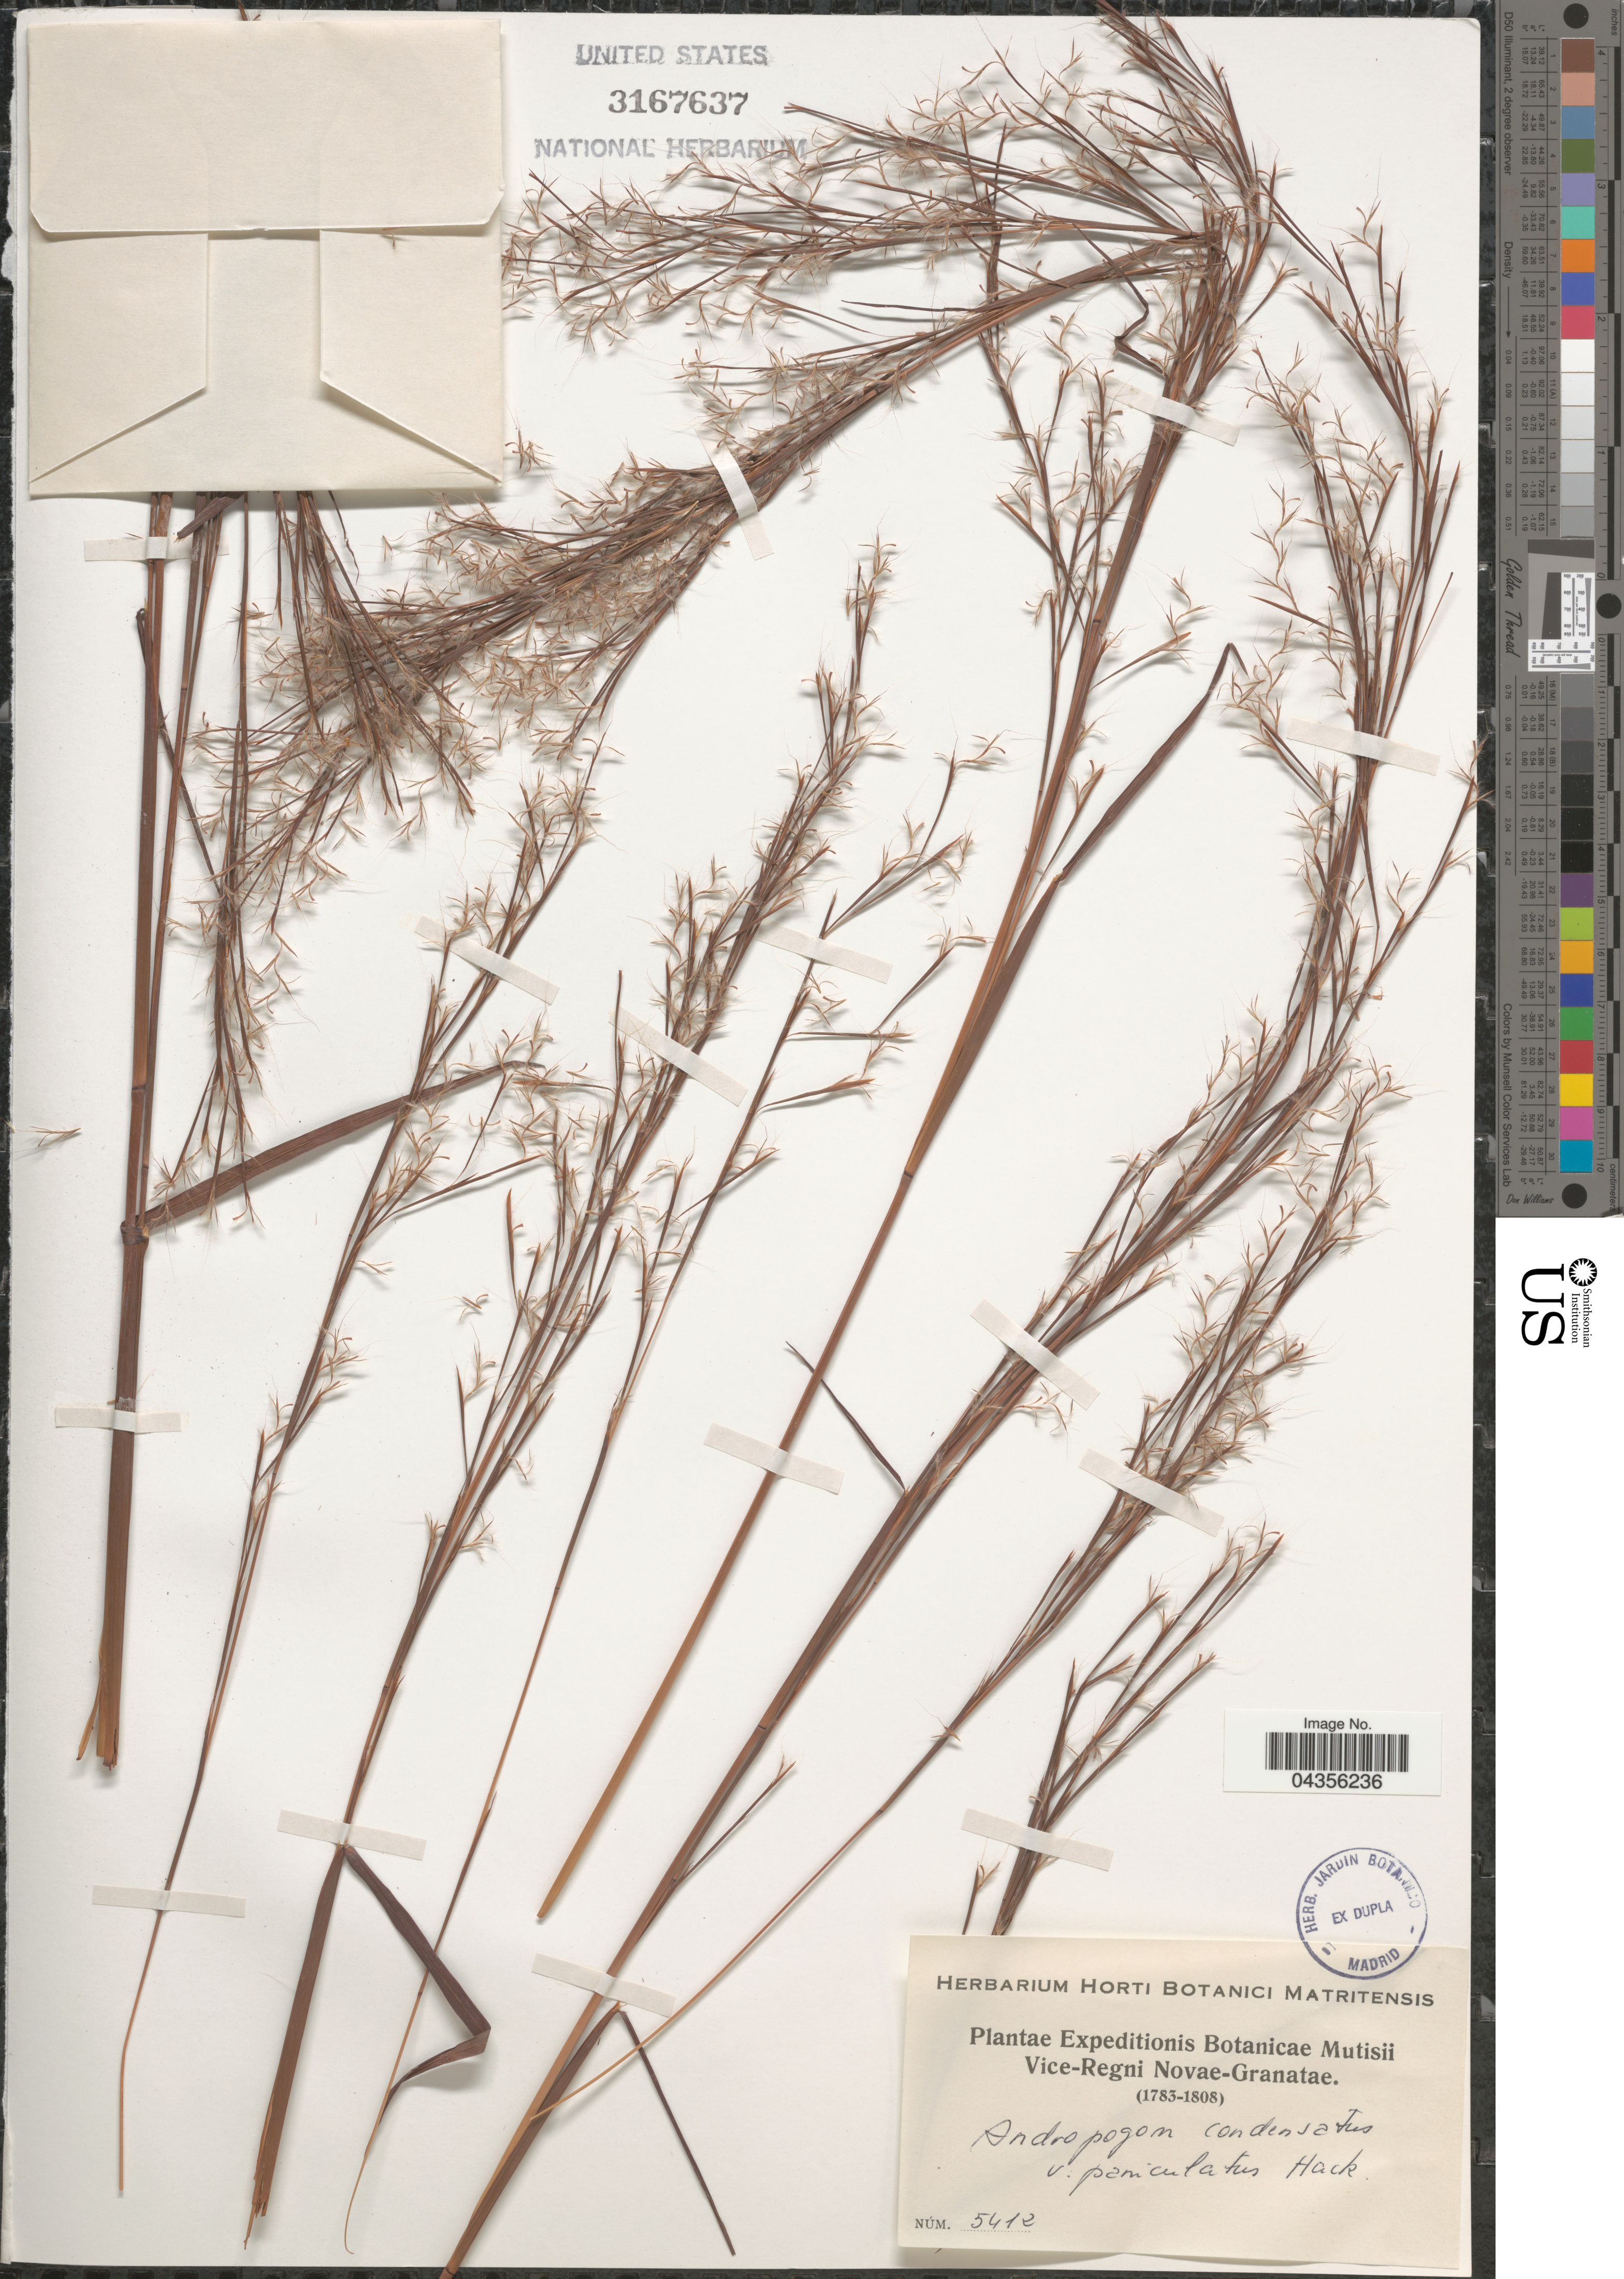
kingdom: Plantae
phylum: Tracheophyta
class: Liliopsida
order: Poales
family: Poaceae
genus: Schizachyrium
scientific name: Schizachyrium condensatum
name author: (Kunth) Nees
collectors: Expeditions Botanicae Mutisii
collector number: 5412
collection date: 1783/1808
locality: Vice-Regni Novae-Granatae.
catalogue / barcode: US 3167637